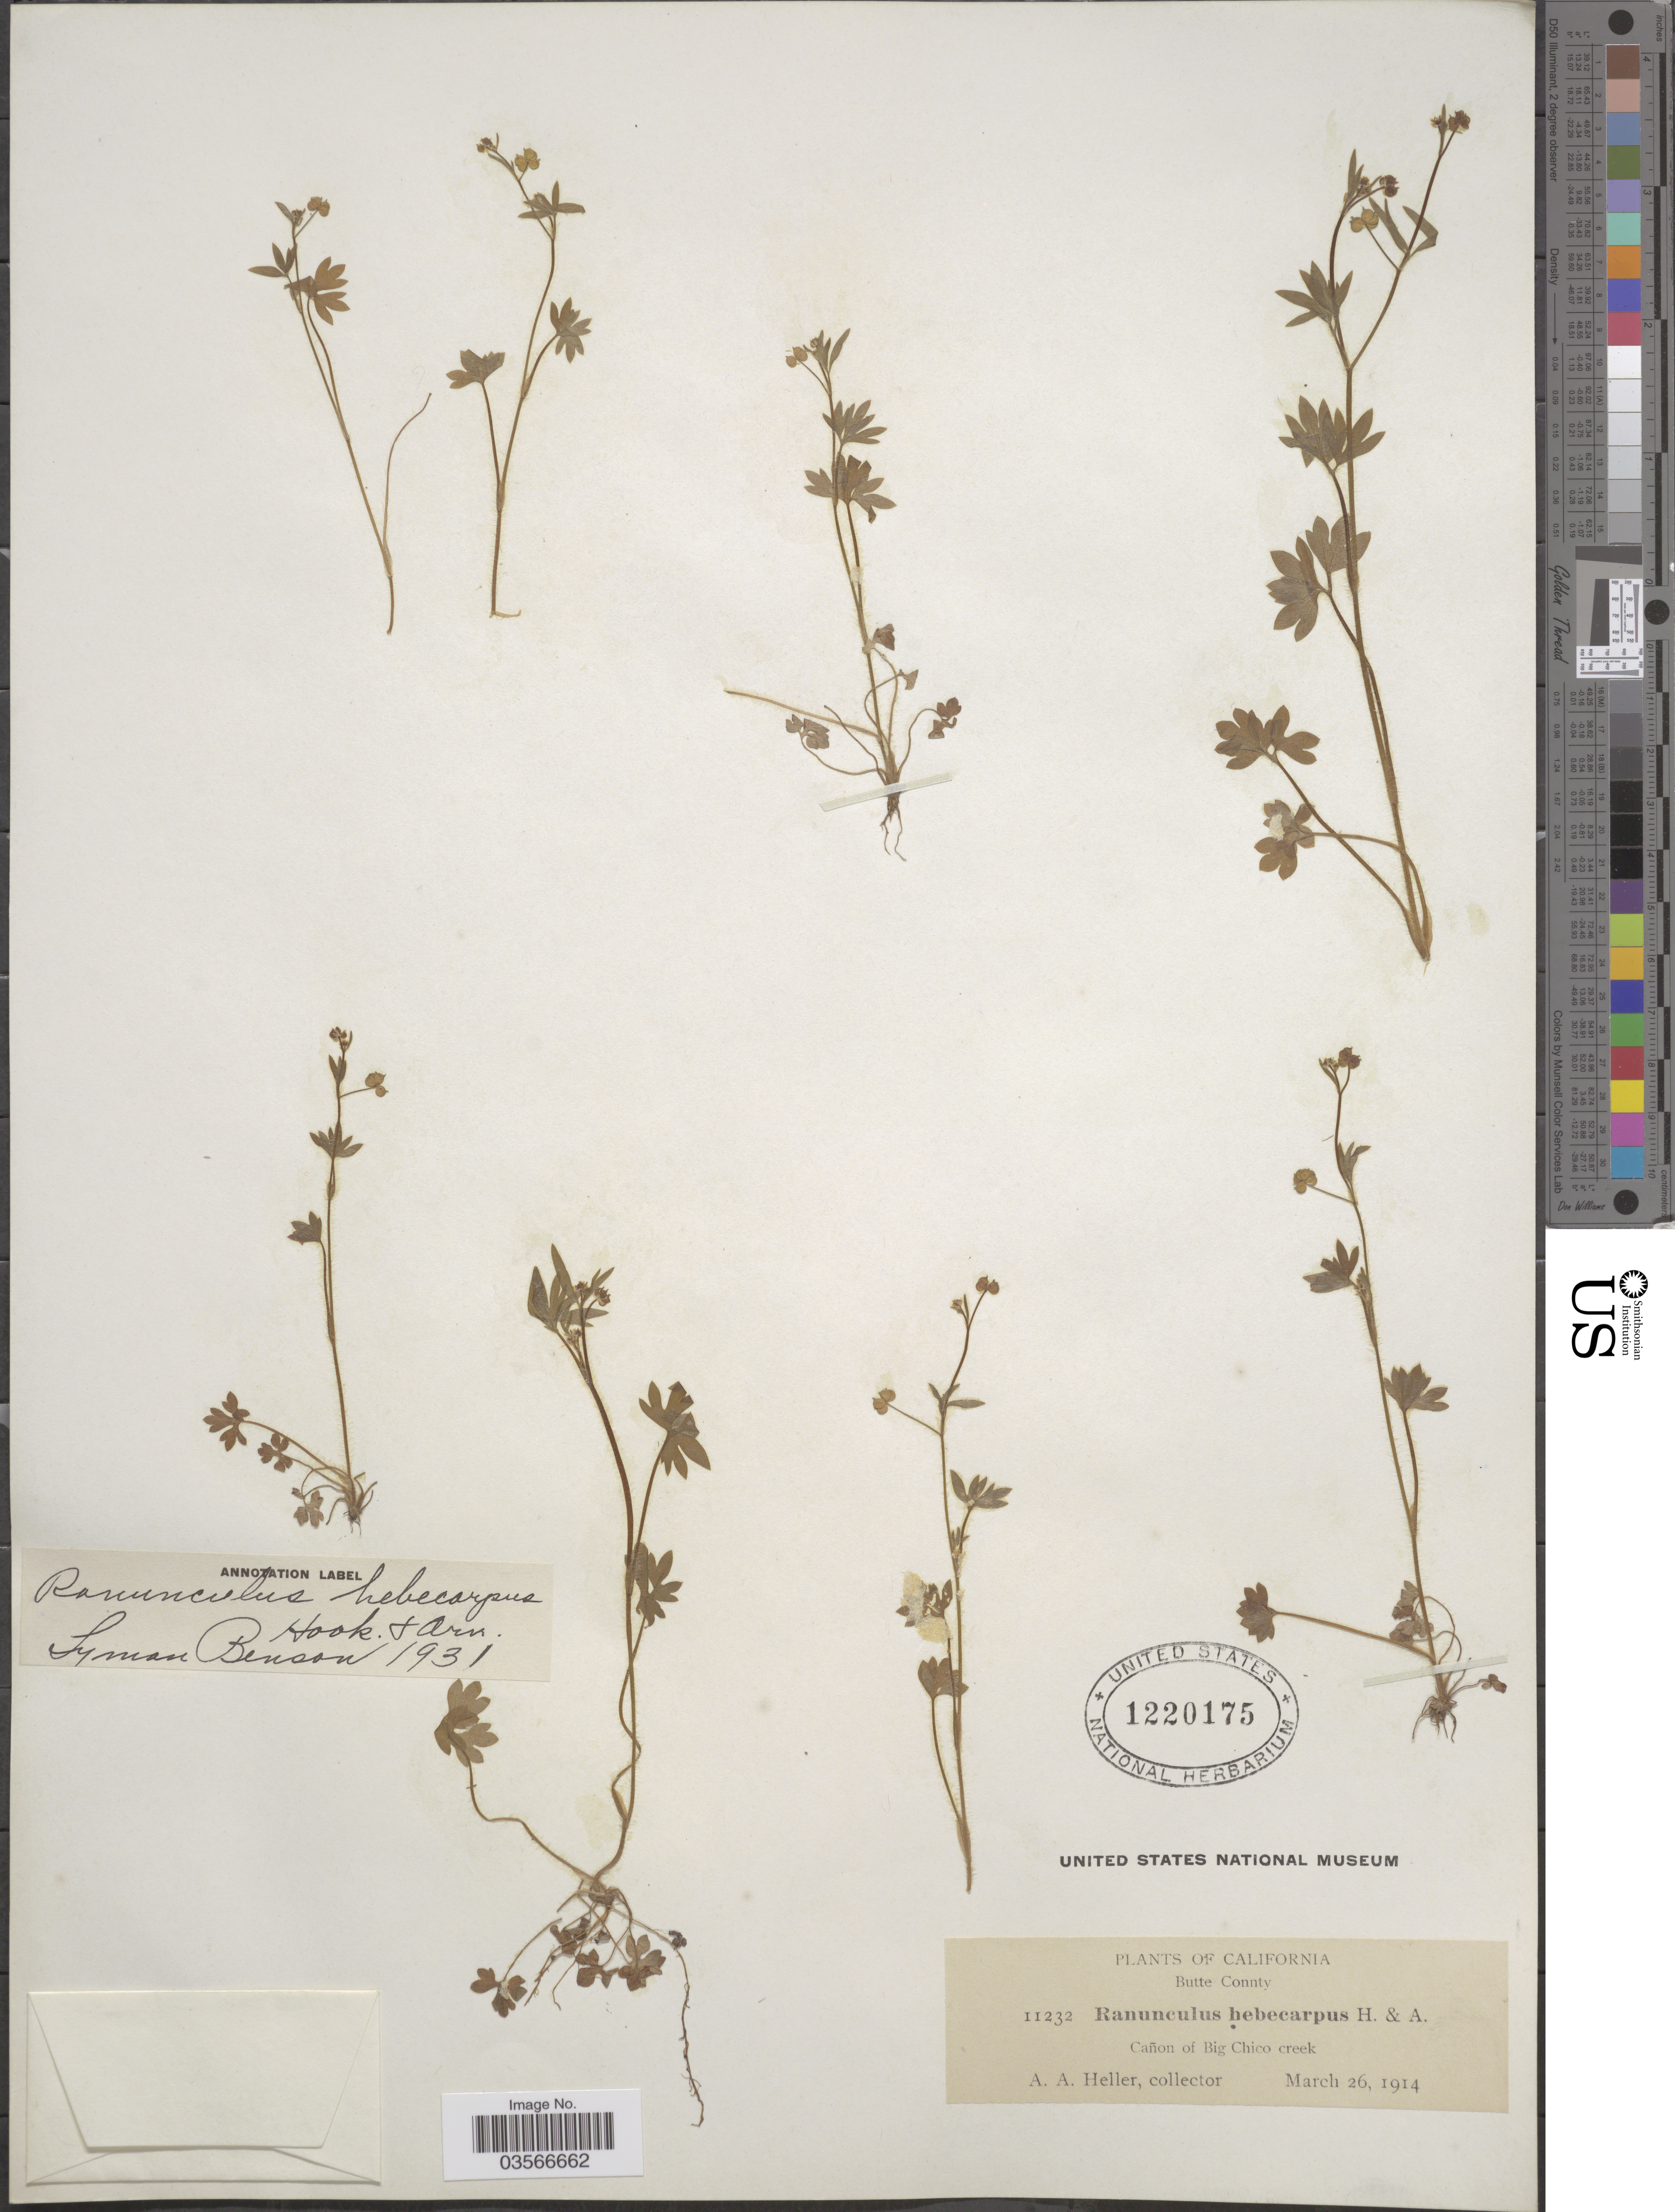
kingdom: Plantae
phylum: Tracheophyta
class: Magnoliopsida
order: Ranunculales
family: Ranunculaceae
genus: Ranunculus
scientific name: Ranunculus hebecarpus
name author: Hook. & Arn.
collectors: A. A. Heller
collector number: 11232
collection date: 1914-03-26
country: United States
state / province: California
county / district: Butte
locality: Butte Connty. Cañon of Big Chico creek.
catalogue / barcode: US 1220175